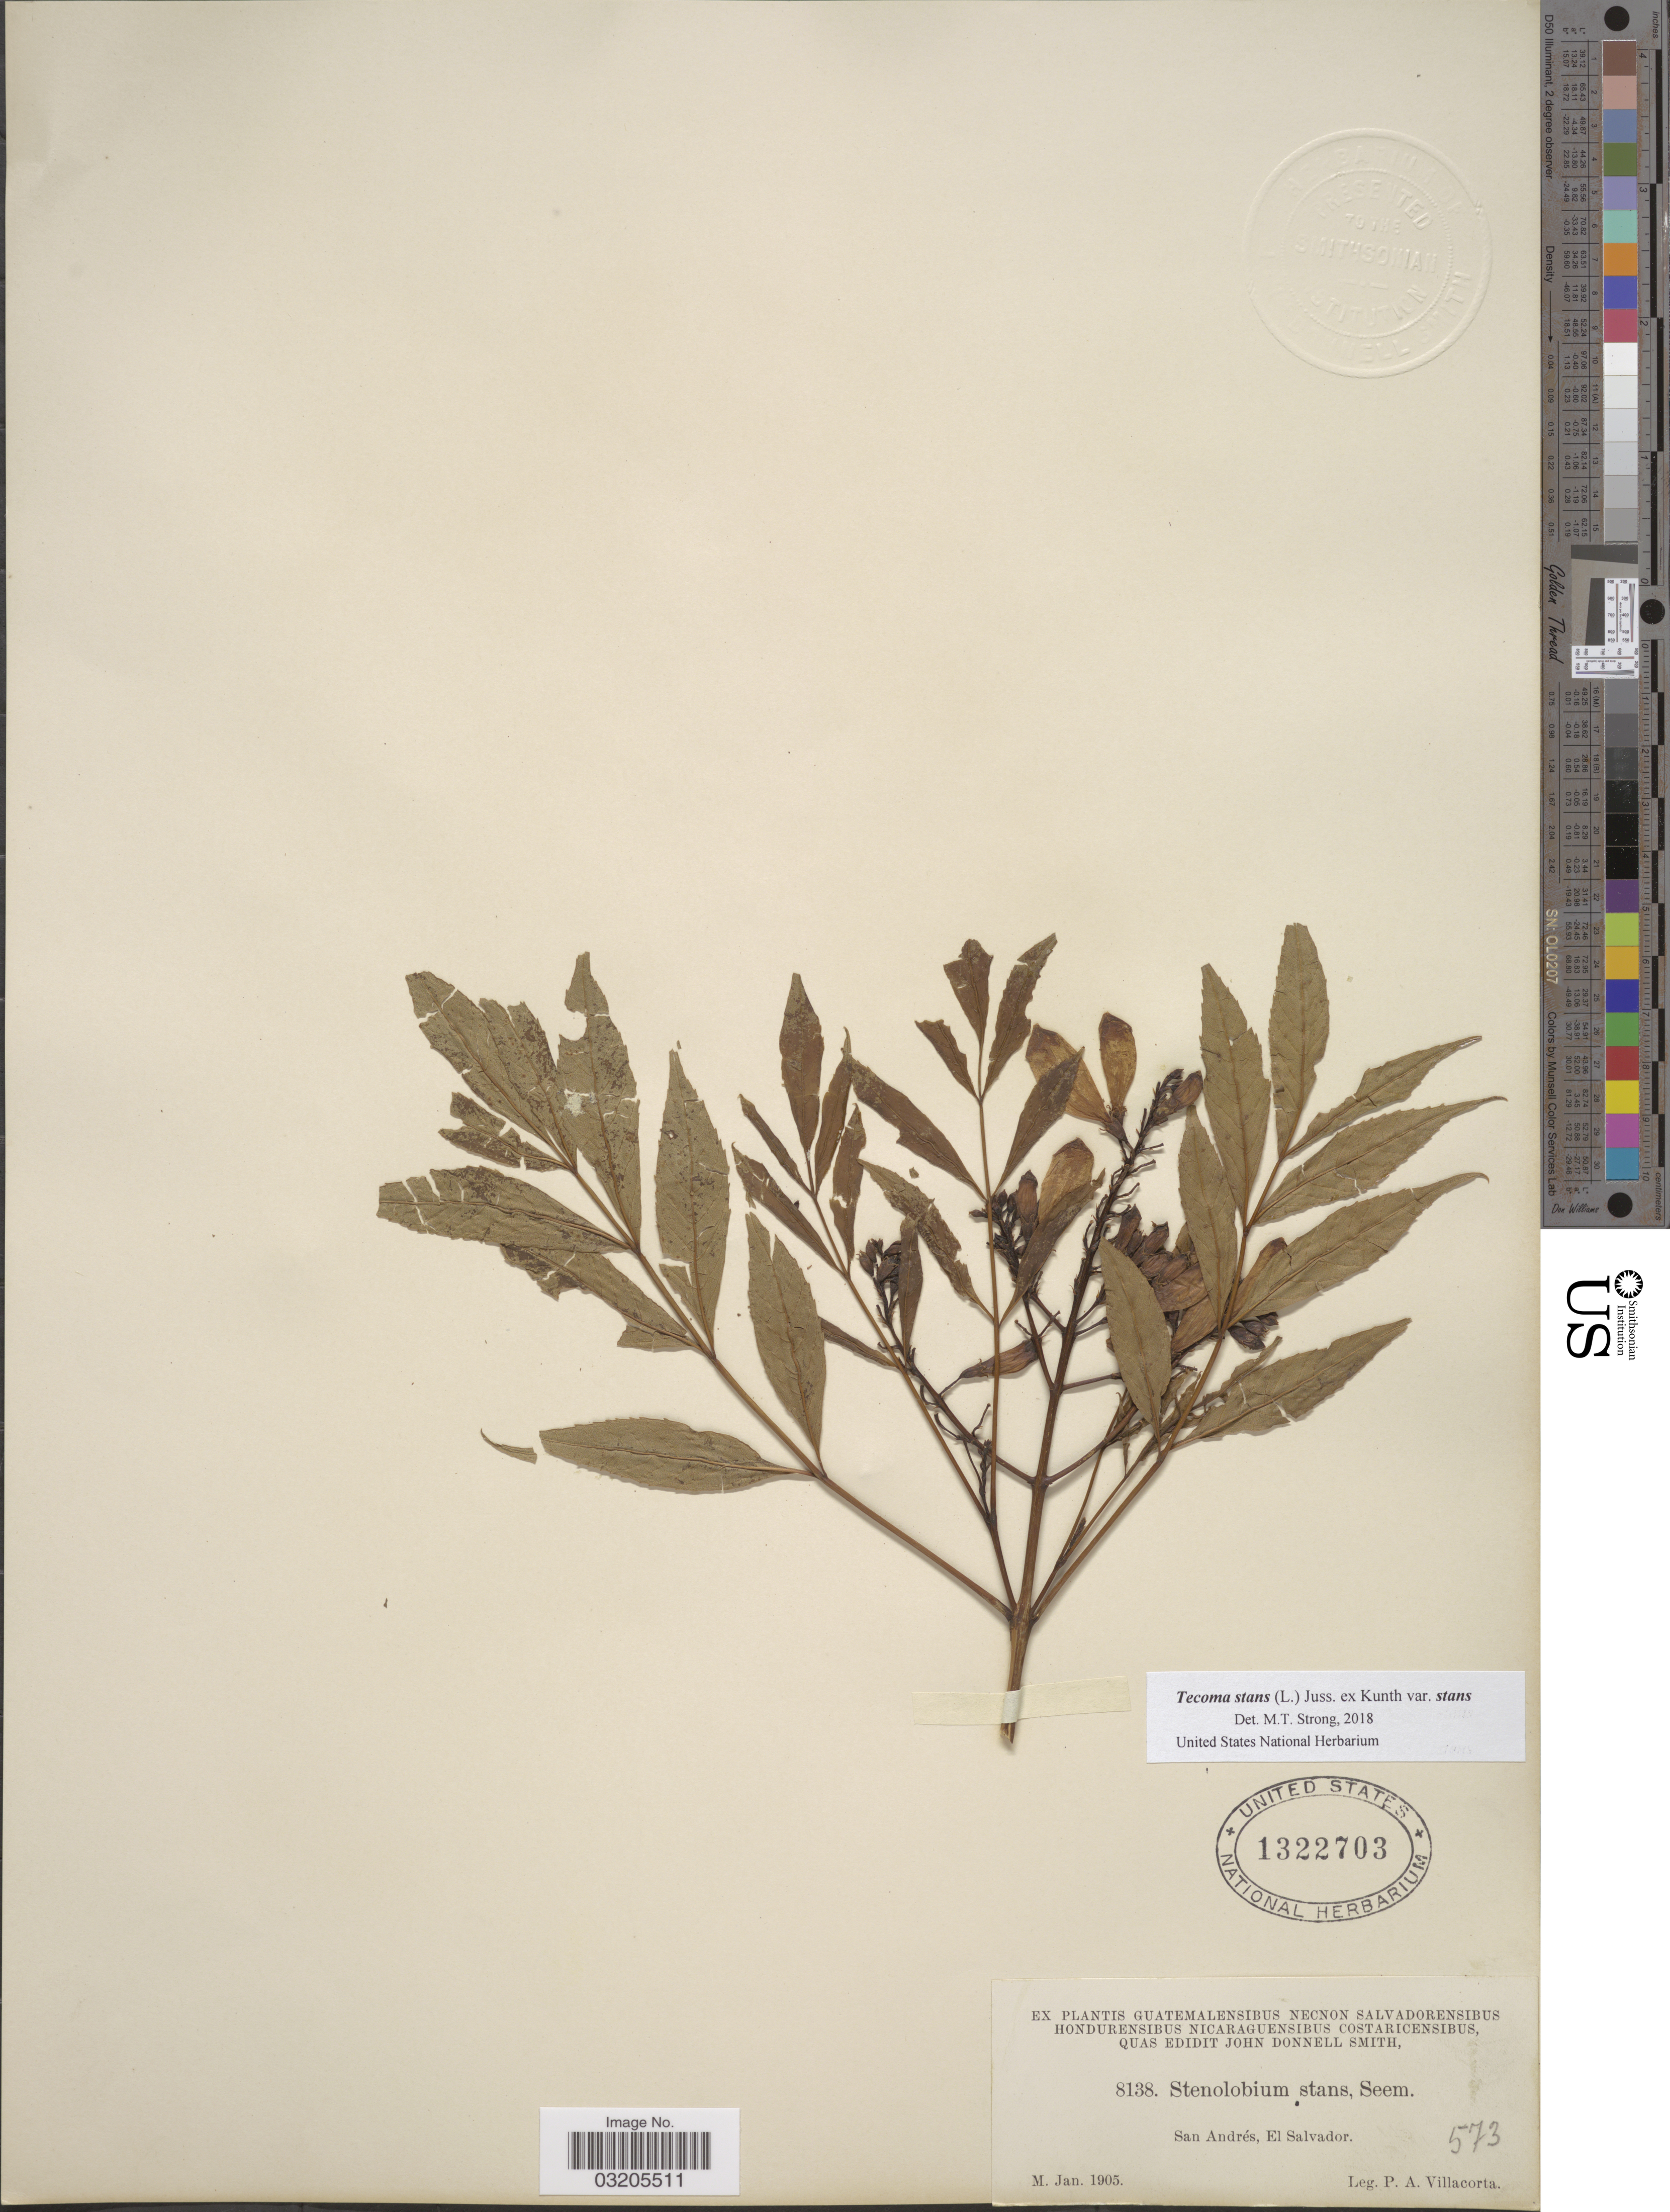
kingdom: Plantae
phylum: Tracheophyta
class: Magnoliopsida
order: Lamiales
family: Bignoniaceae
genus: Tecoma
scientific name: Tecoma stans var. stans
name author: (L.) Juss. ex Kunth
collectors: P. Villacorta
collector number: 8138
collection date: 1905-01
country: El Salvador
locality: San Andrés.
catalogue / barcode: US 1322703